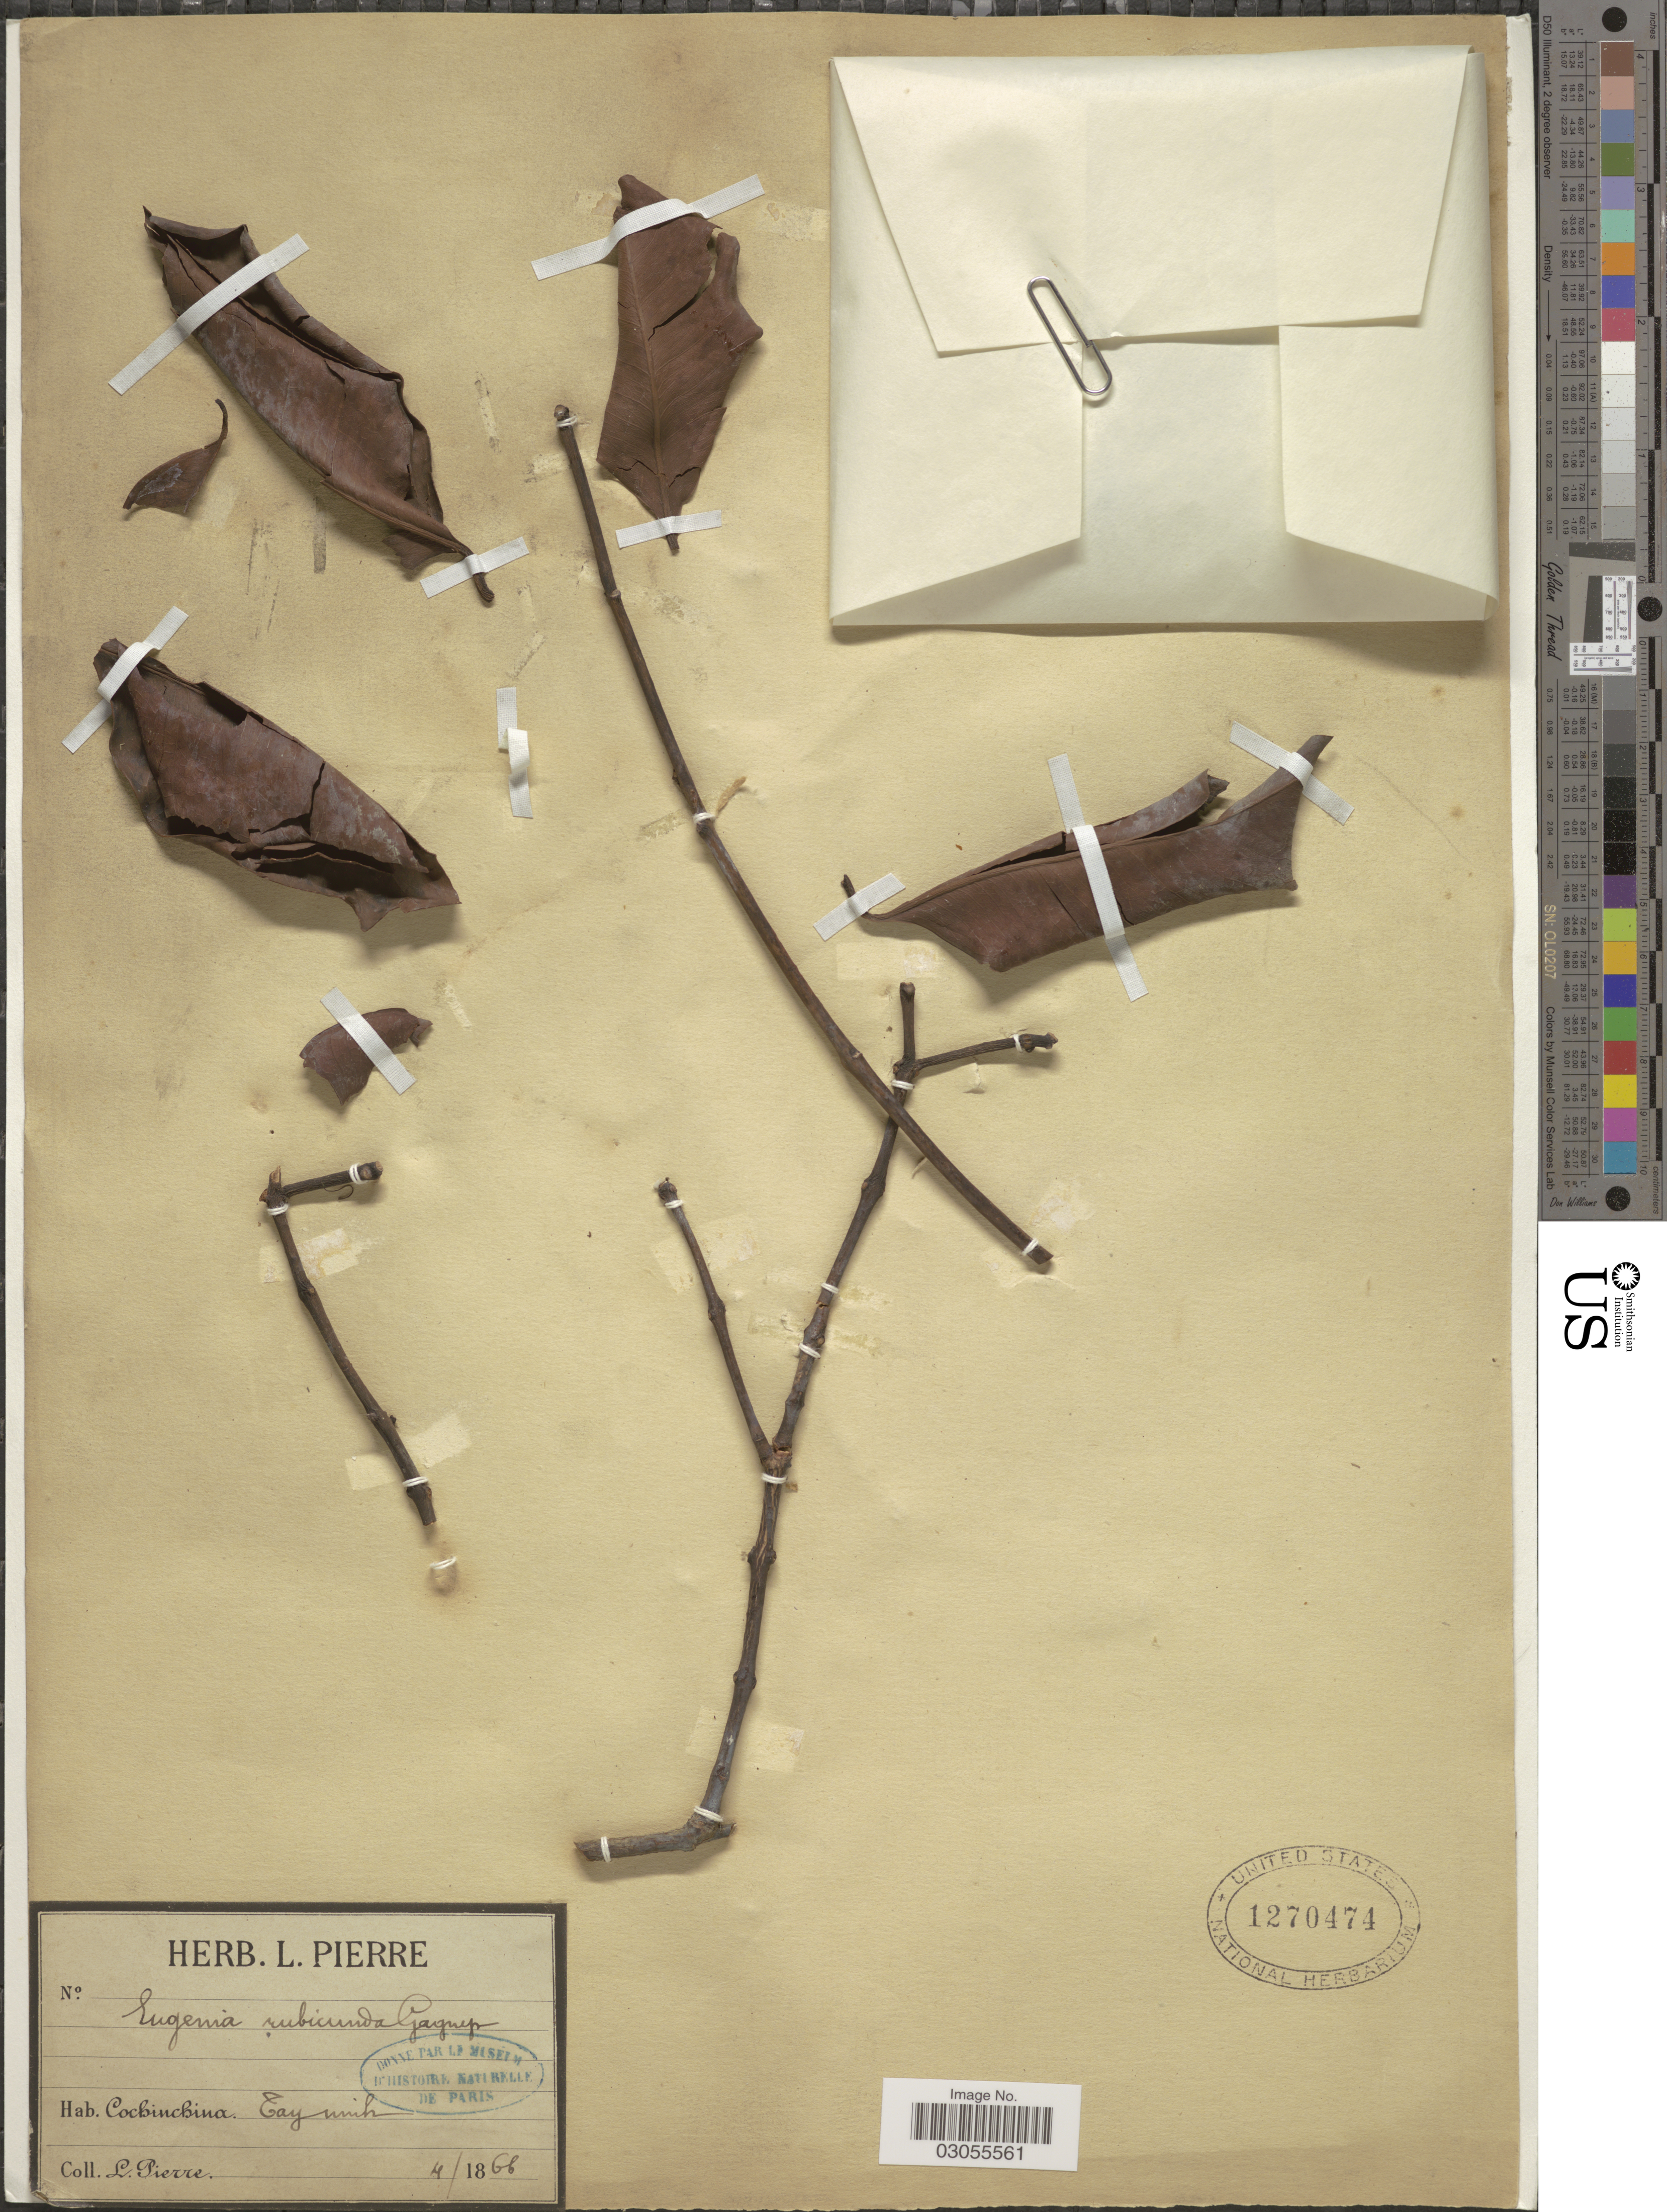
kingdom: Plantae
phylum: Tracheophyta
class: Magnoliopsida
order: Myrtales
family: Myrtaceae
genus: Syzygium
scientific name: Syzygium rubicundum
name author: Wight & Arn.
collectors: L. Pierre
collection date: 1866-04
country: Vietnam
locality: Cochinchina. Tayninh.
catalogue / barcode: US 1270474